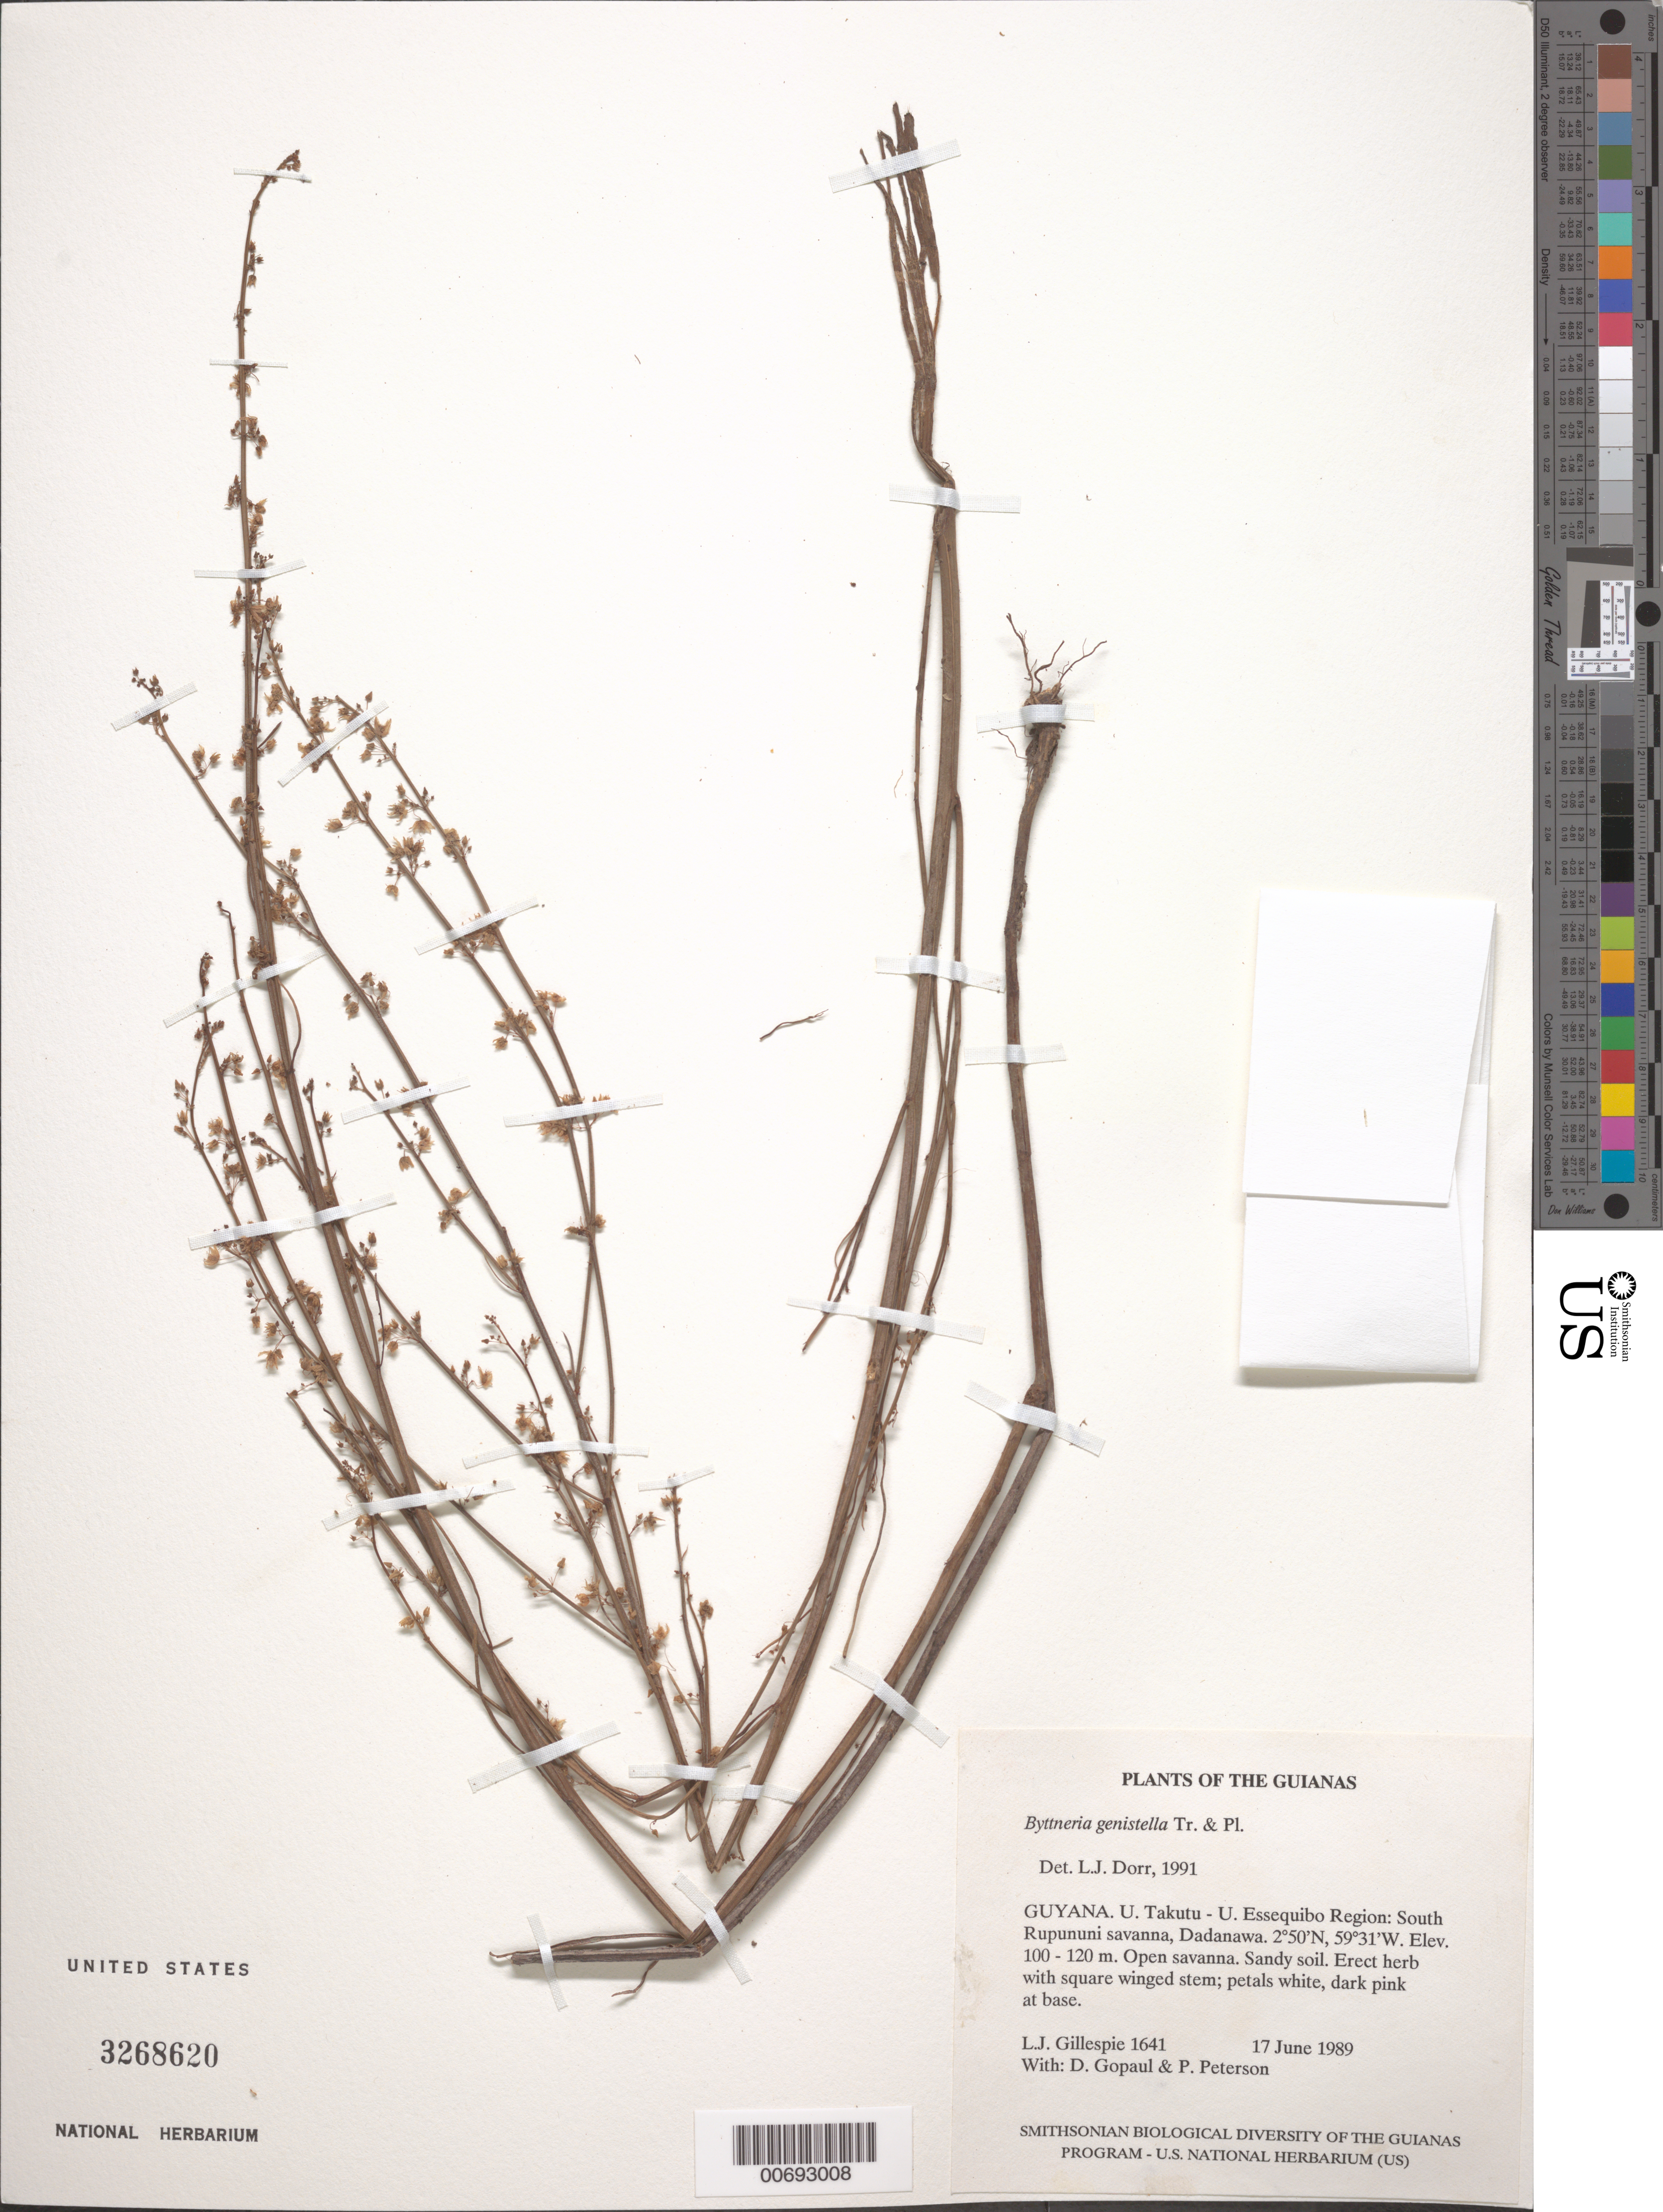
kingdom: Plantae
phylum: Tracheophyta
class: Magnoliopsida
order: Malvales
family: Malvaceae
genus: Byttneria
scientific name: Byttneria genistella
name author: Triana & Planch.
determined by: Dorr, L. J., (BOT), Smithsonian Institution - National Museum of Natural History (UNITED STATES)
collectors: L. J. Gillespie, D. Gopaul & P. M. Peterson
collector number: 1641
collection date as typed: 17 June 1989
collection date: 1989-06-17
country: Guyana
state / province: U. Takutu-U. Essequibo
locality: South Rupununi savanna, Dadanawa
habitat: Open savanna. Sandy soil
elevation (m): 100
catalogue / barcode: US 3268620